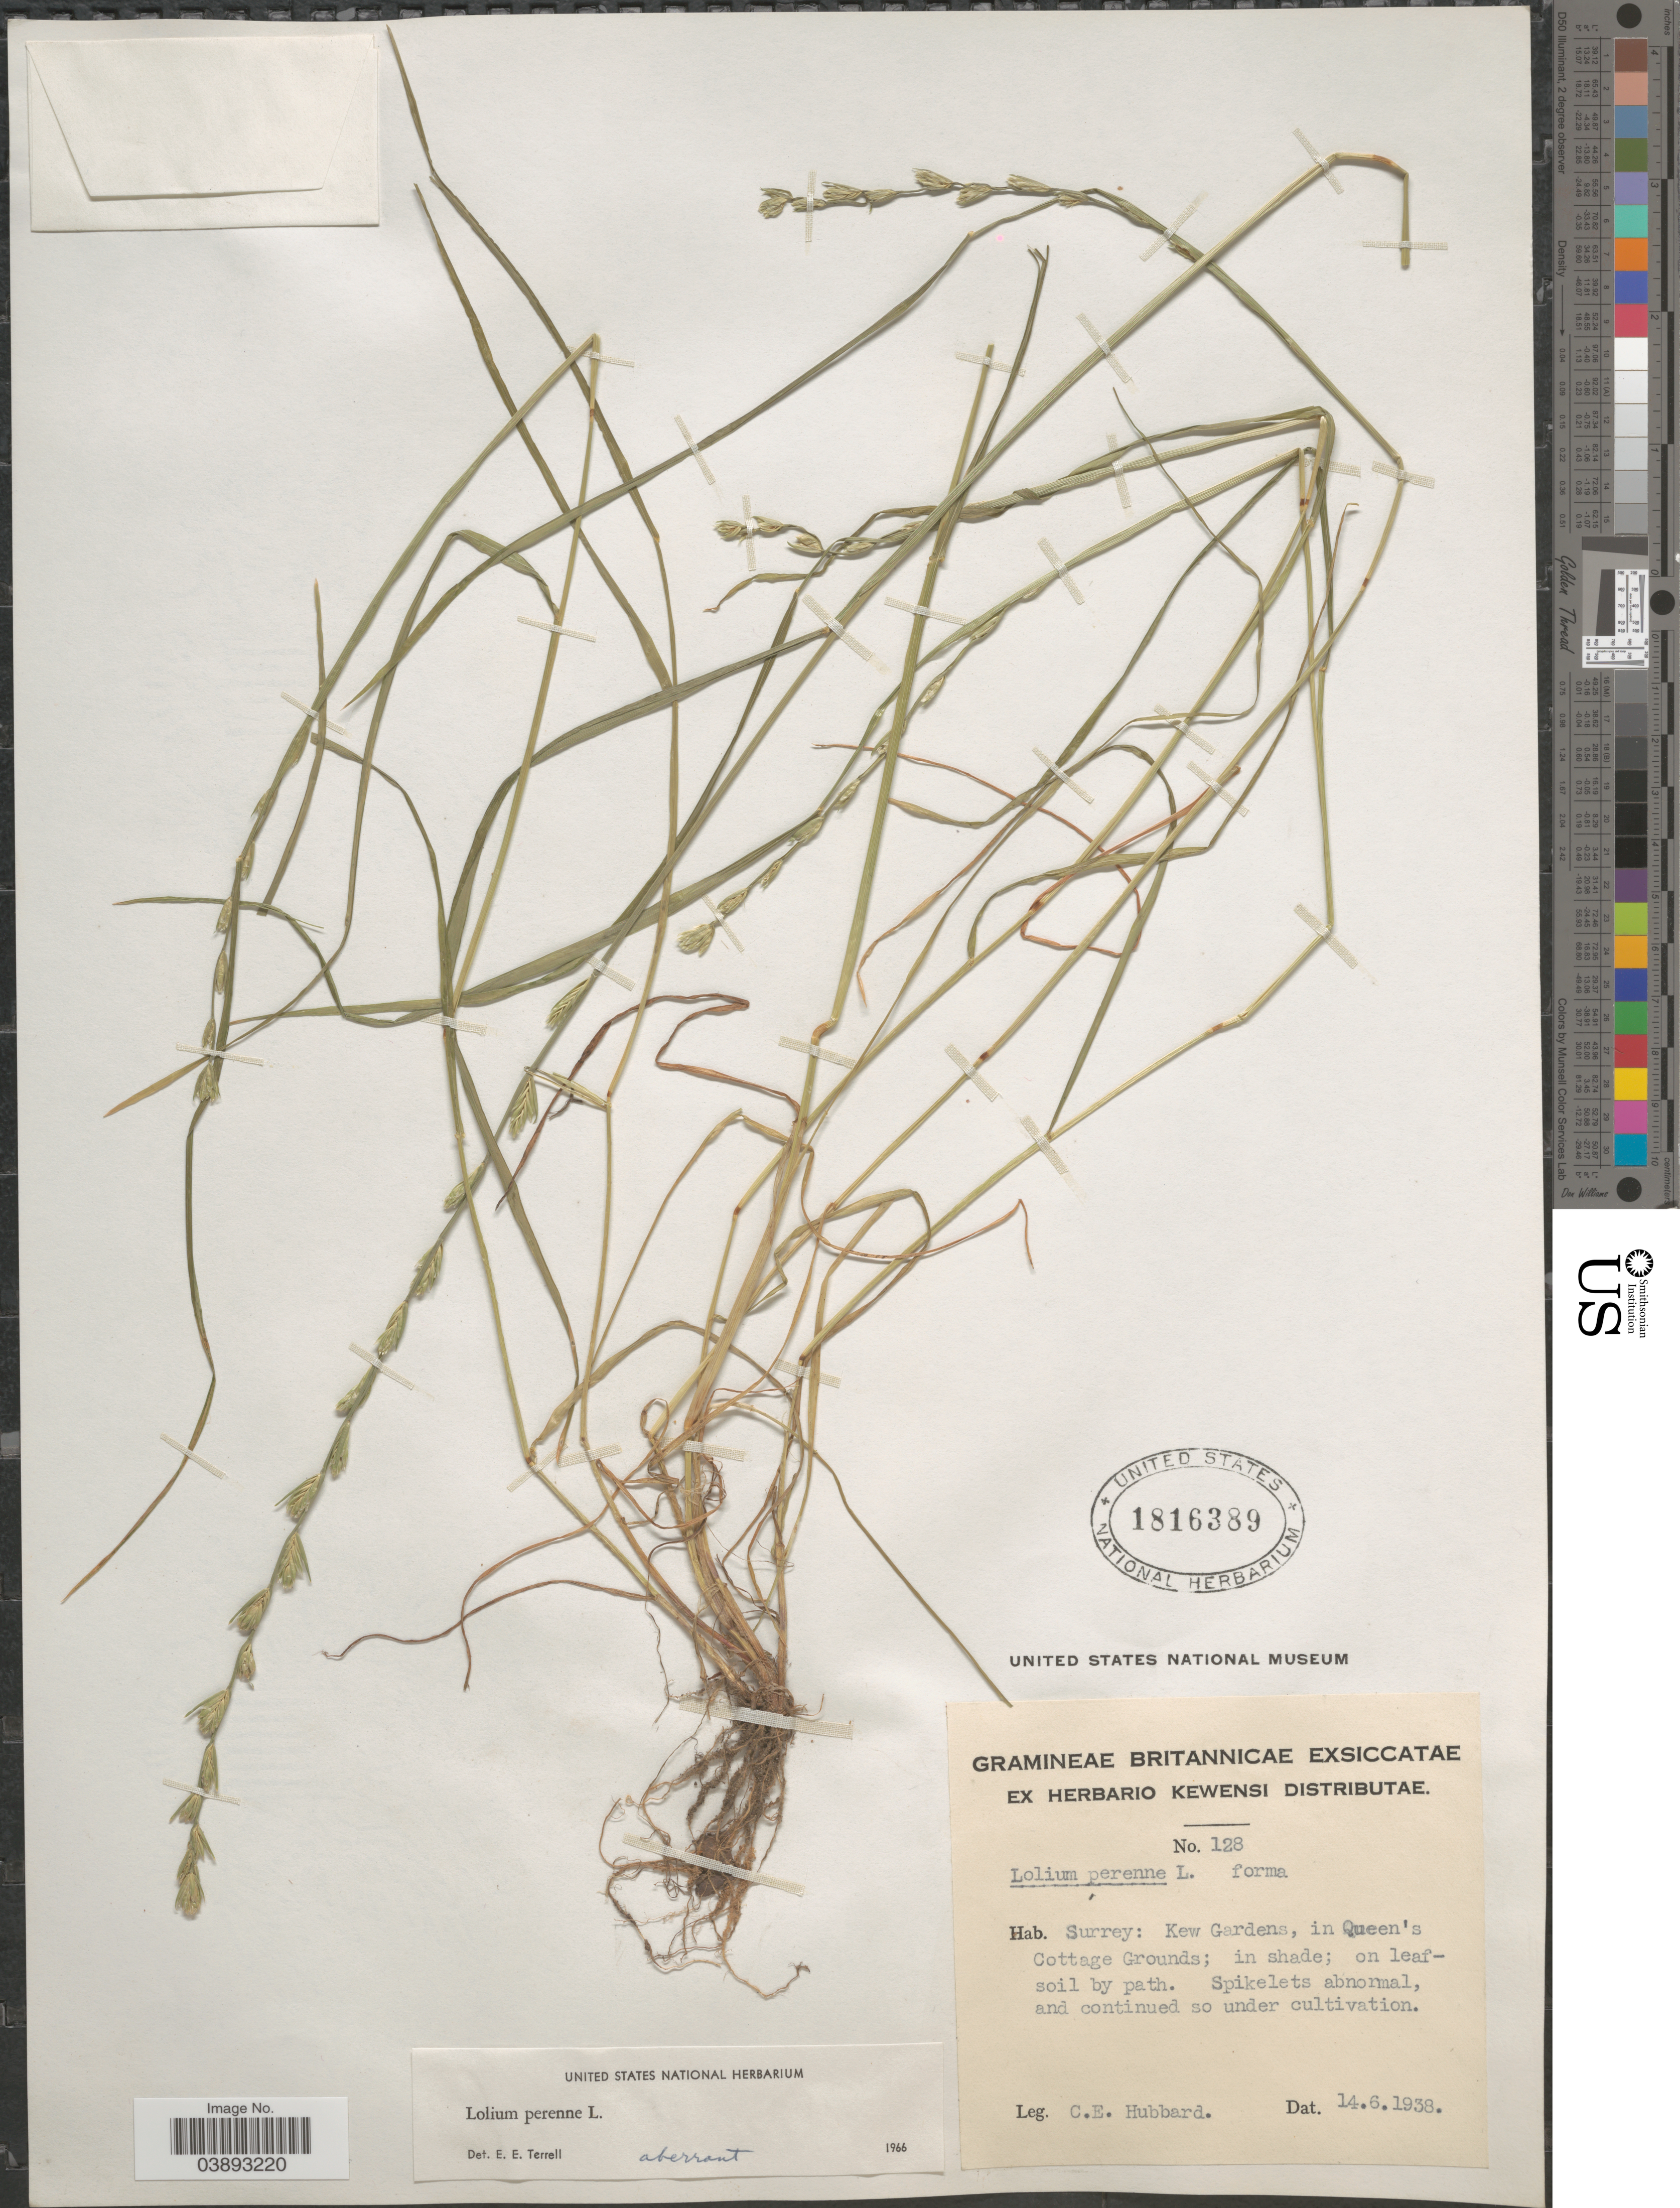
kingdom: Plantae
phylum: Tracheophyta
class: Liliopsida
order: Poales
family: Poaceae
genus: Lolium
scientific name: Lolium perenne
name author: L.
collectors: C. E. Hubbard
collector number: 128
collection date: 1938-06-14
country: United Kingdom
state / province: England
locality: Surrey: Kew Gardens, in Queen's Cottage Grounds.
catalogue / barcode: US 1816389